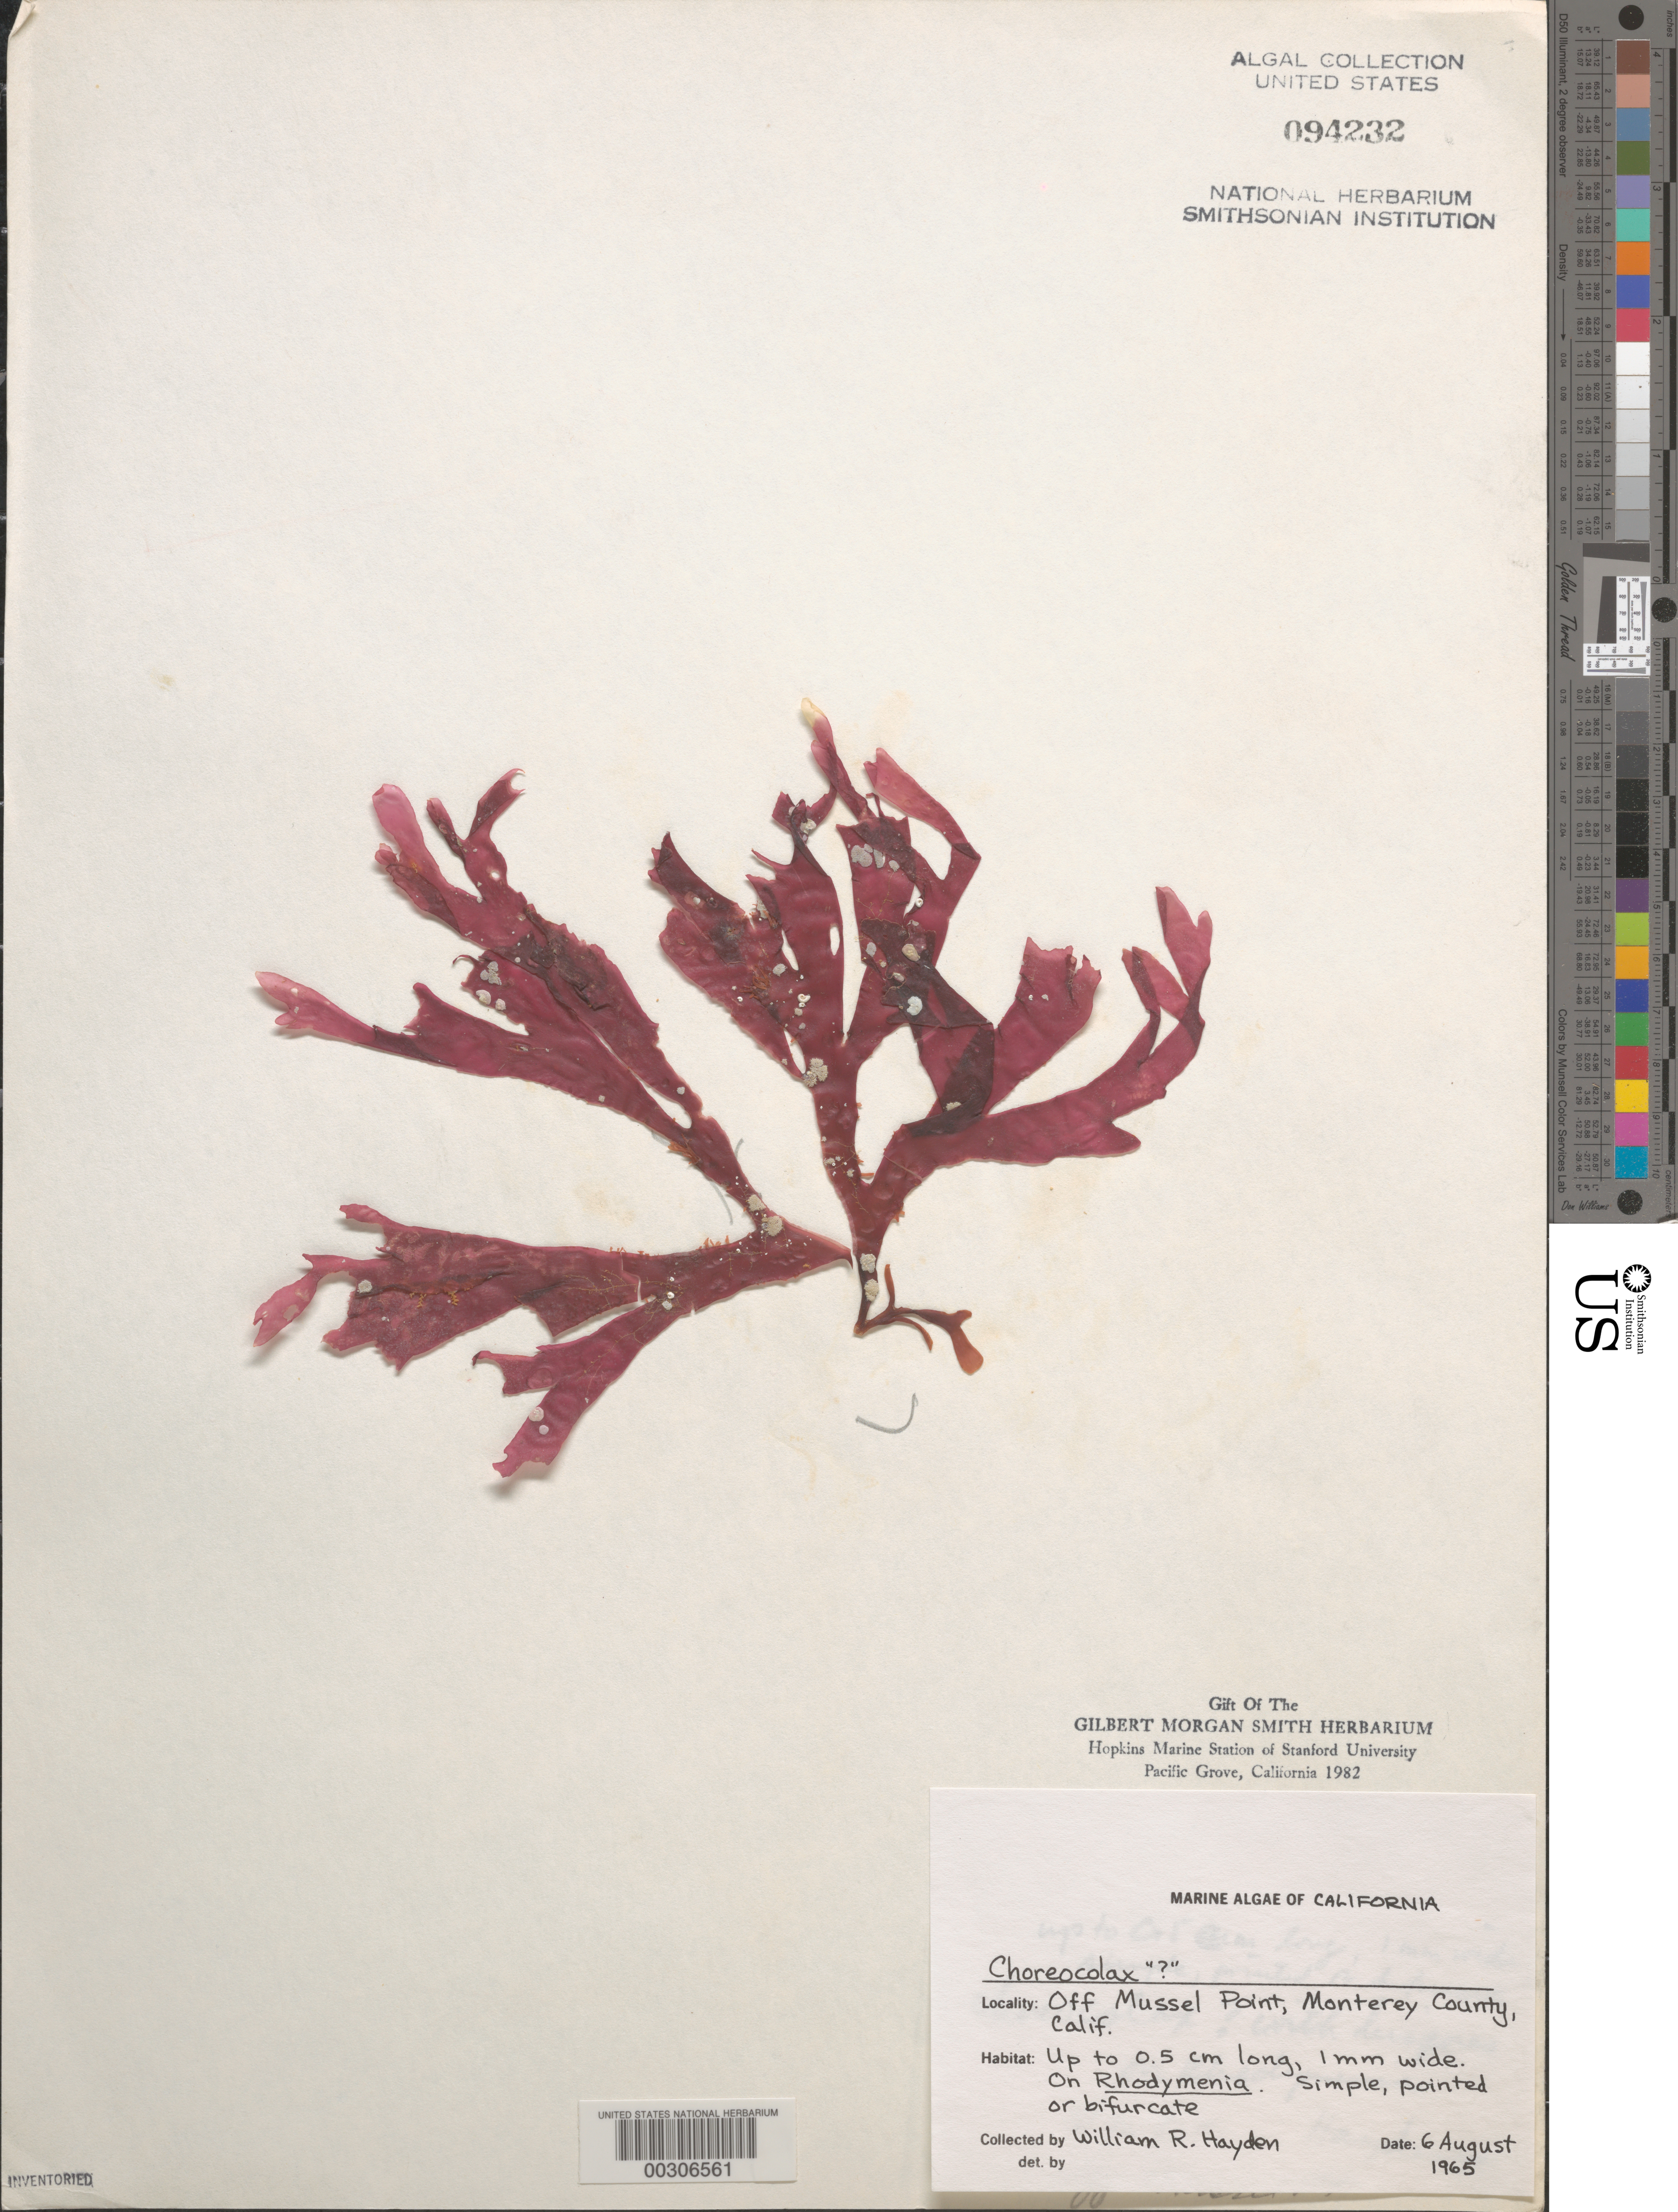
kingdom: Plantae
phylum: Rhodophyta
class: Florideophyceae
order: Gigartinales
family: Choreocolacaceae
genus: Choreocolax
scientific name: Choreocolax sp.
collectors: W. Hayden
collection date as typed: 06 Aug 1965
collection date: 1965-08-06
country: United States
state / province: California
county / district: Monterey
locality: Off Mussel Point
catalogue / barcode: US 94232